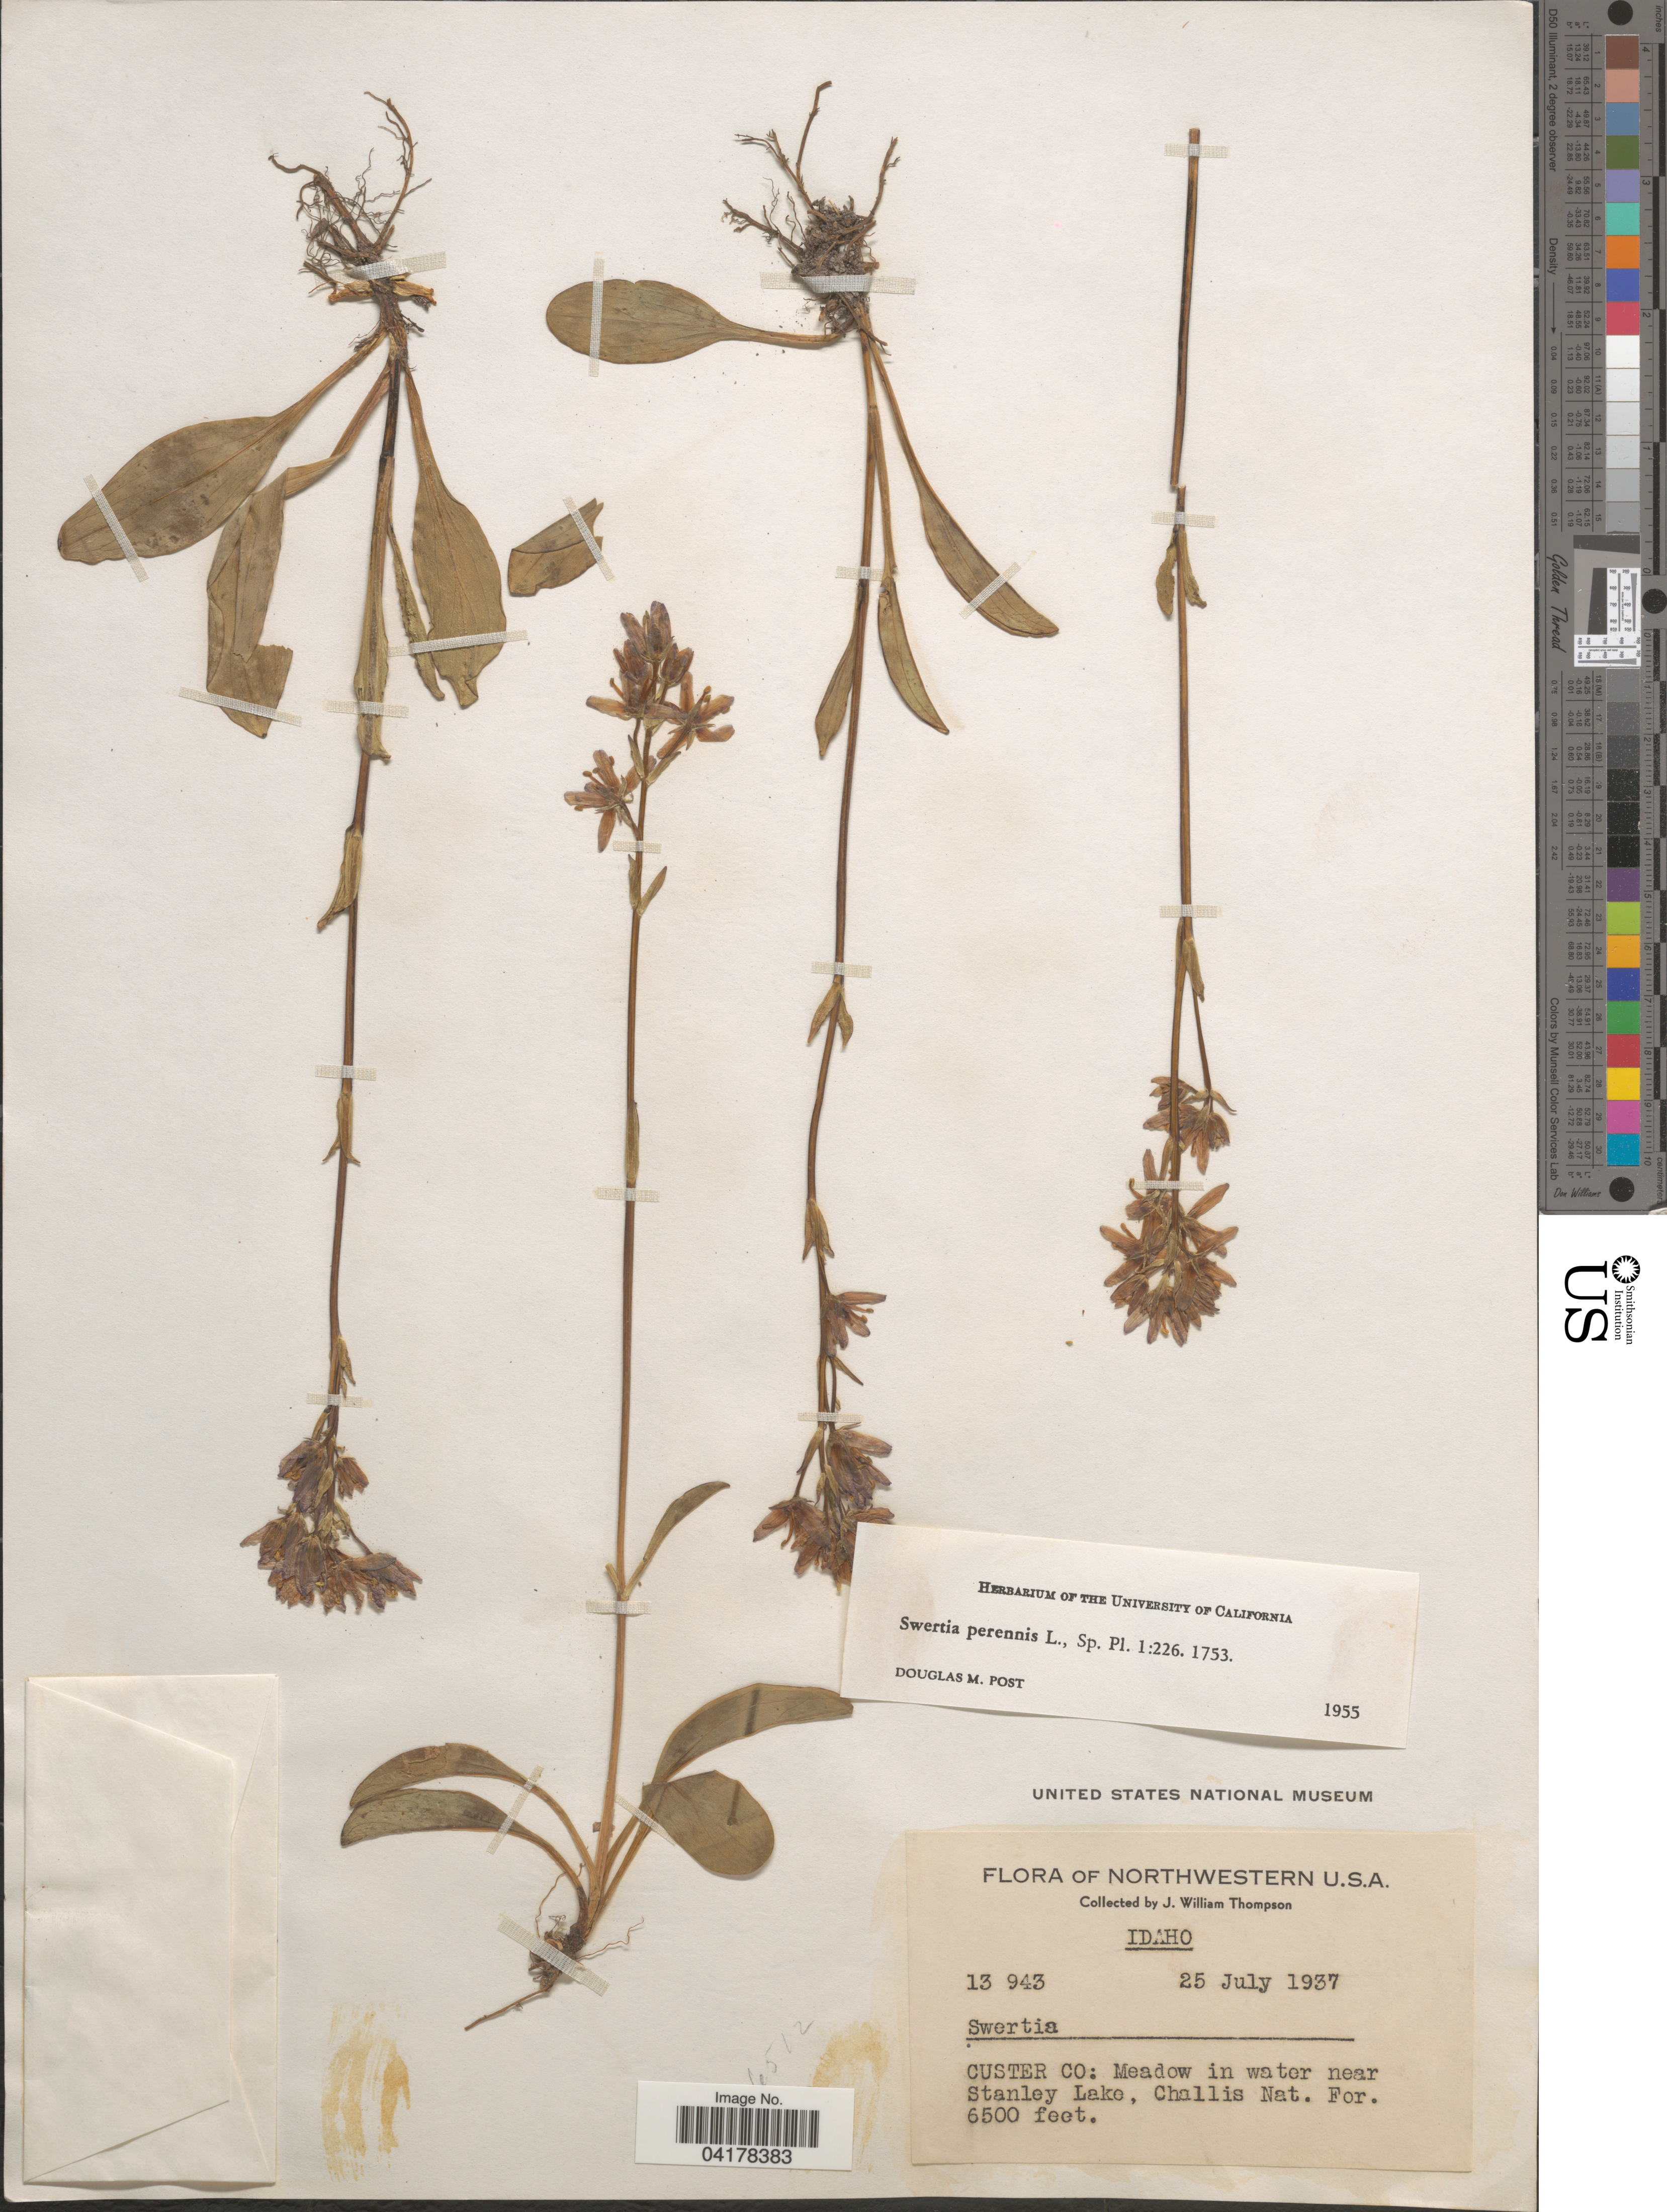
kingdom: Plantae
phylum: Tracheophyta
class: Magnoliopsida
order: Gentianales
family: Gentianaceae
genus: Swertia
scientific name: Swertia perennis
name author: L.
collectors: J. W. Thompson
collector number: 13943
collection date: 1937-07-25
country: United States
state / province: Idaho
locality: Northwestern U.S.A. Custer Co: Meadow in water near Stanley Lake, Challis Nat. For.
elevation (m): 1981